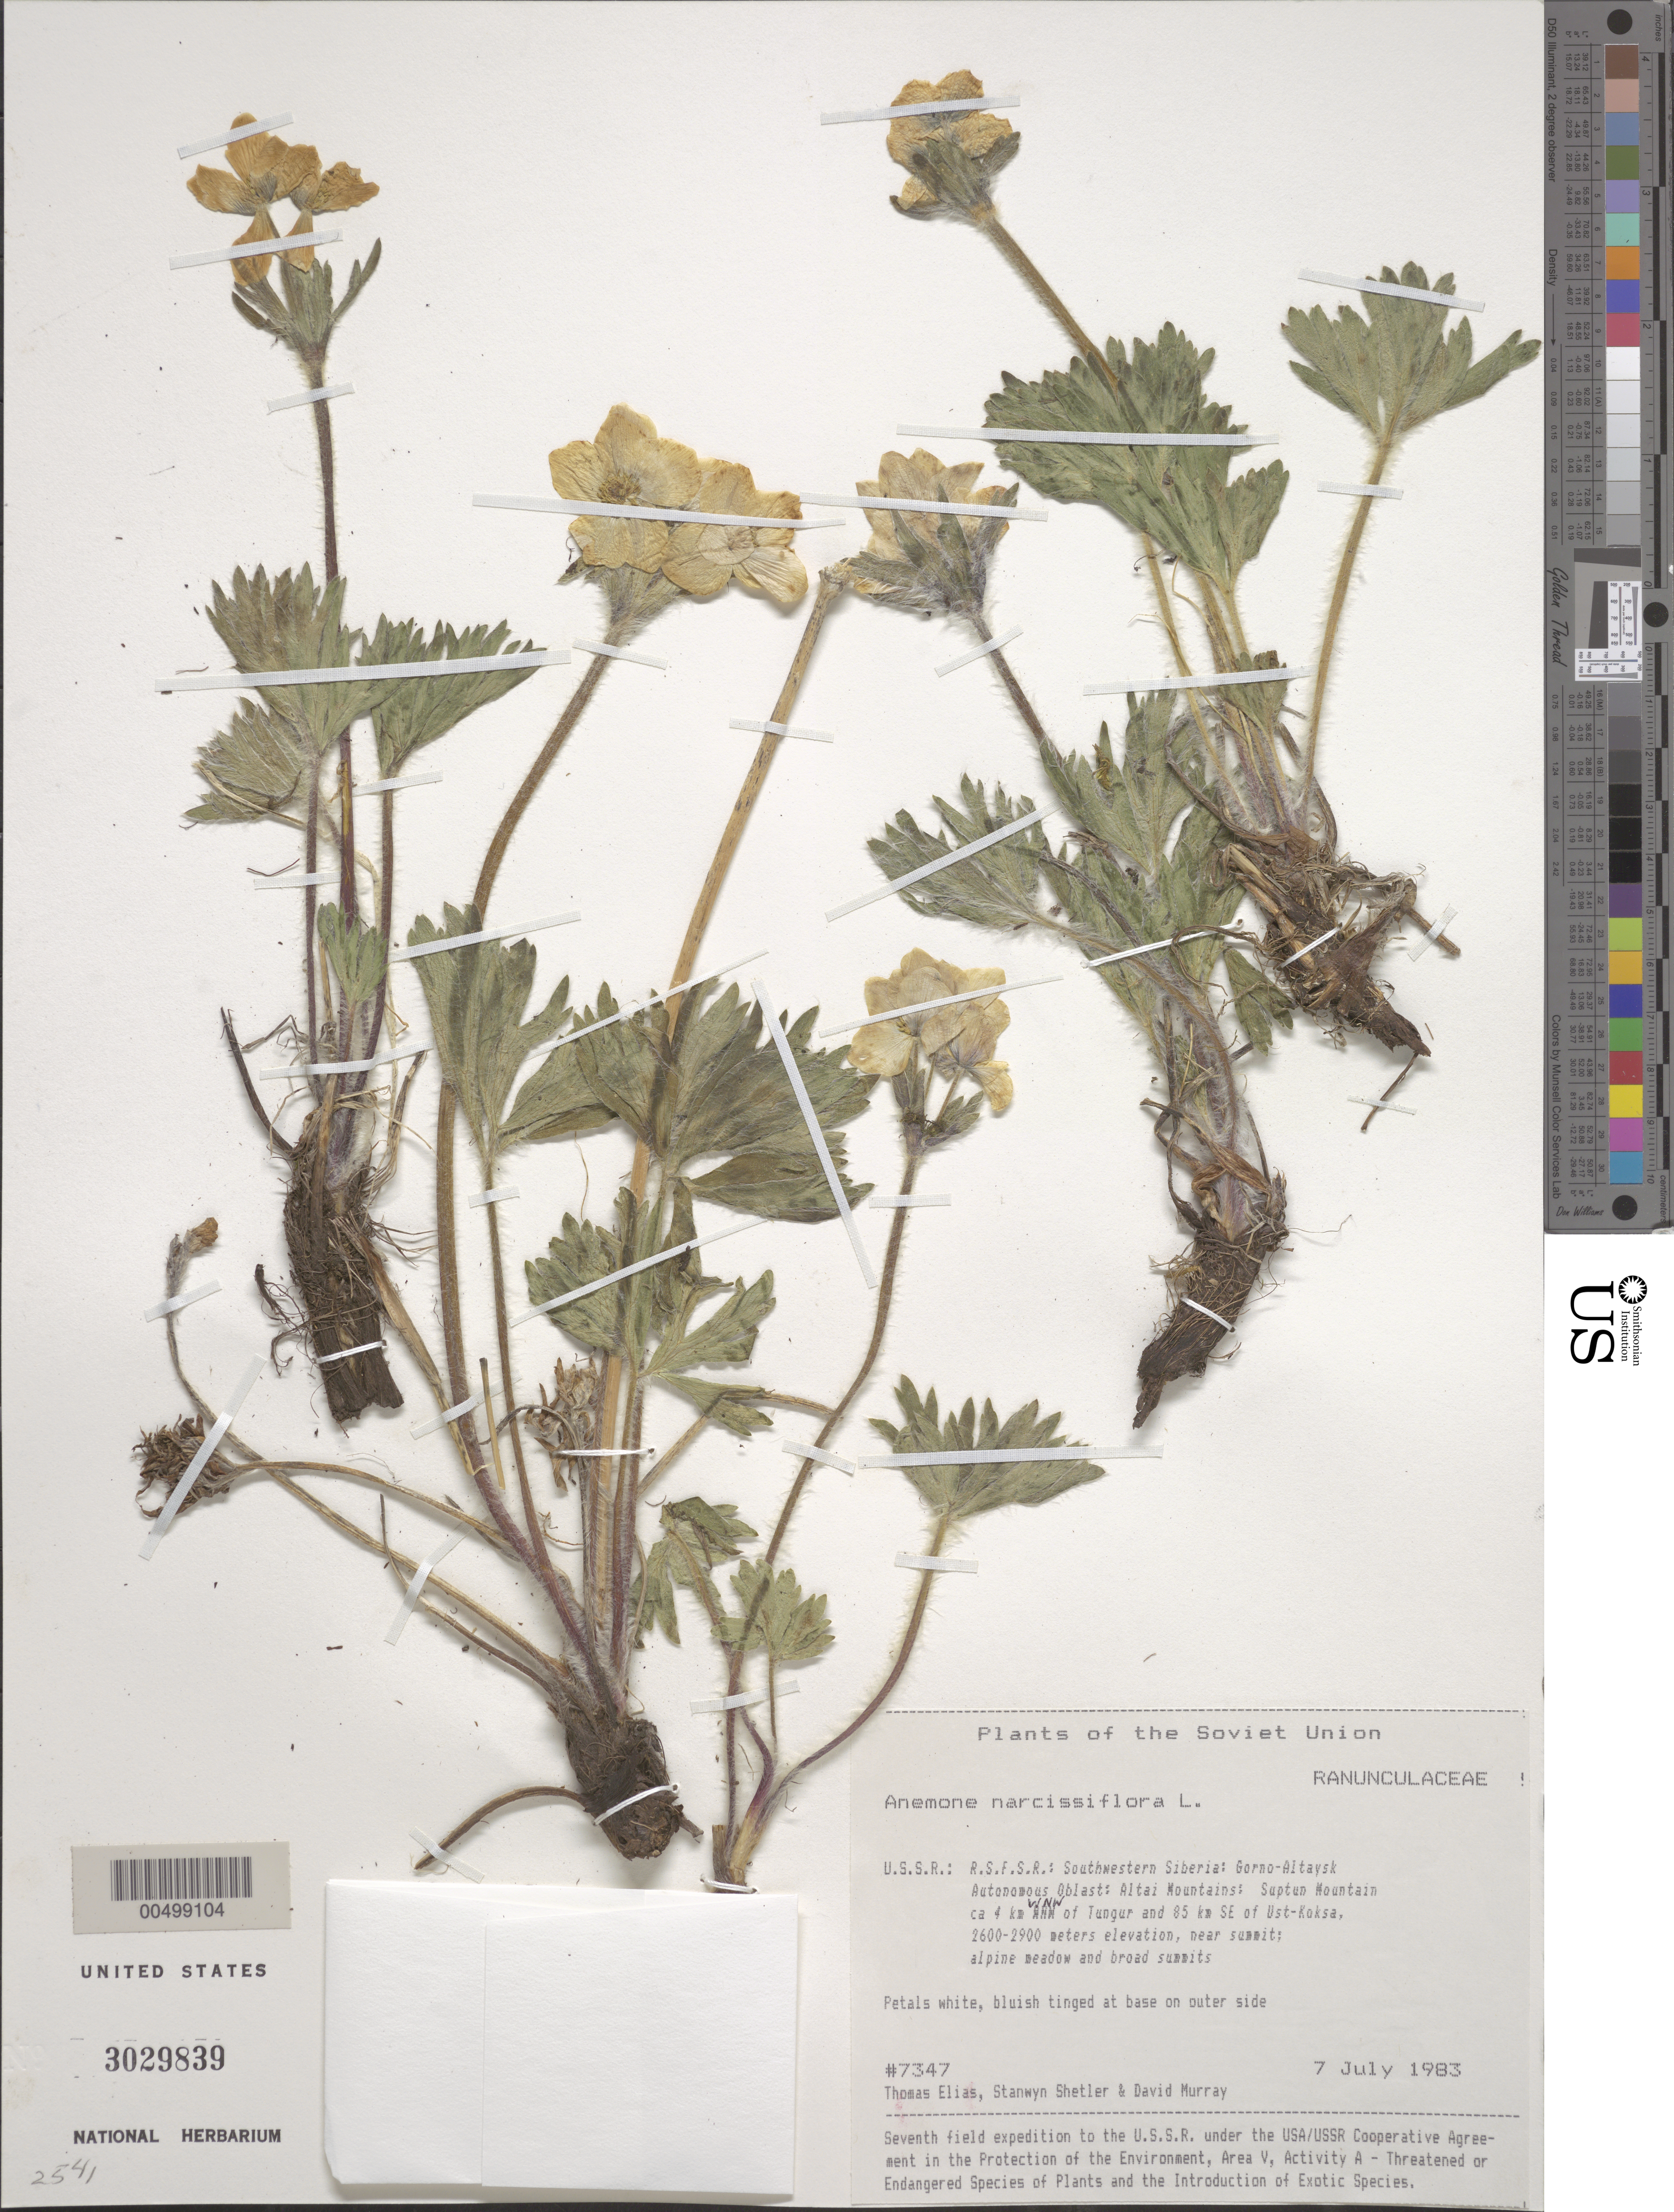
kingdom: Plantae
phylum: Tracheophyta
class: Magnoliopsida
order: Ranunculales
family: Ranunculaceae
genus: Anemone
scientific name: Anemone narcissiflora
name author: L.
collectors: T. Elias, S. Shetler & D. F. Murray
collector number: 7347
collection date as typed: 07 Jul 1983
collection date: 1983-07-07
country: Russian Federation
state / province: Altai Republic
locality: Altai Mountains, Suptun Mountain, ca. 4 km WNW of Tungur and 85 km SE of Ust-Koksa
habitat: near summit; alpine meadow and broad summit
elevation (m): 2600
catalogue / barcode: US 3029839